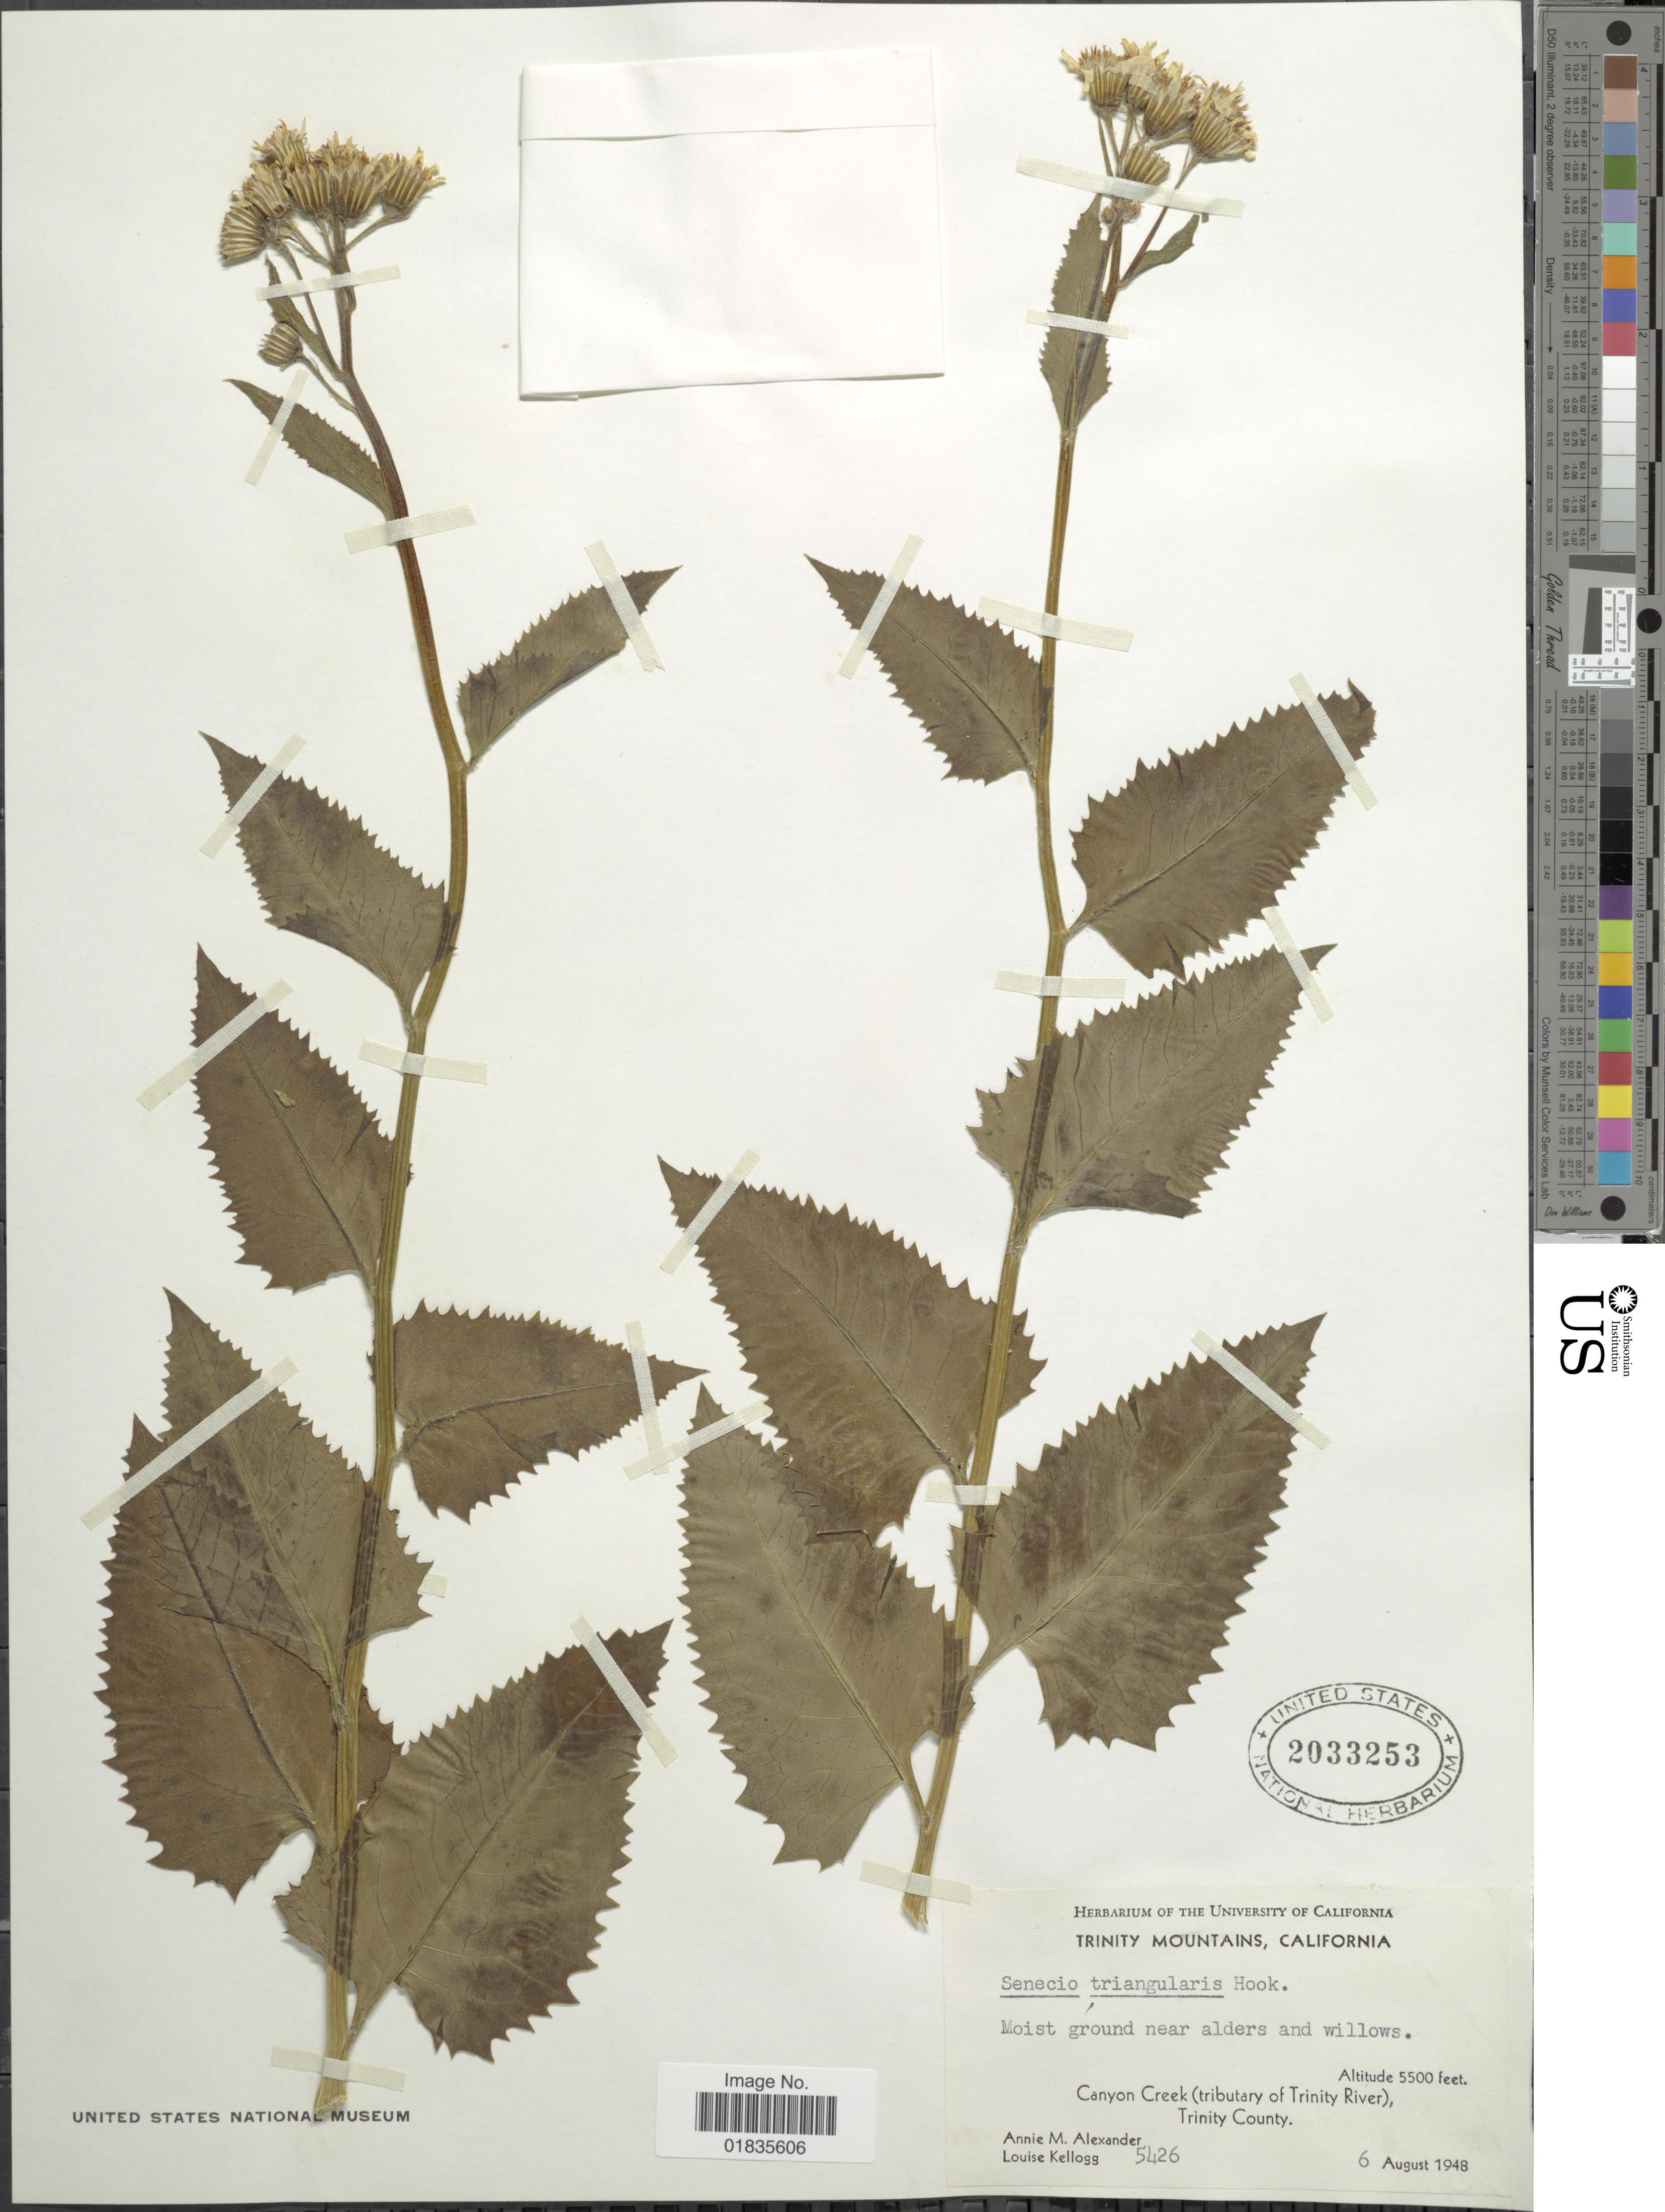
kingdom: Plantae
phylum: Tracheophyta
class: Magnoliopsida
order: Asterales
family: Asteraceae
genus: Senecio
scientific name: Senecio triangularis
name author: Hook.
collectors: A. M. Alexander & L. Kellogg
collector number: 5426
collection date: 1948-08-06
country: United States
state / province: California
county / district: Trinity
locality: Trinity Mountains, moist ground near alders and willows, Canyon Creek (tributary of Trinity River), Trinity County.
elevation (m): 1676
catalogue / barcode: US 2033253